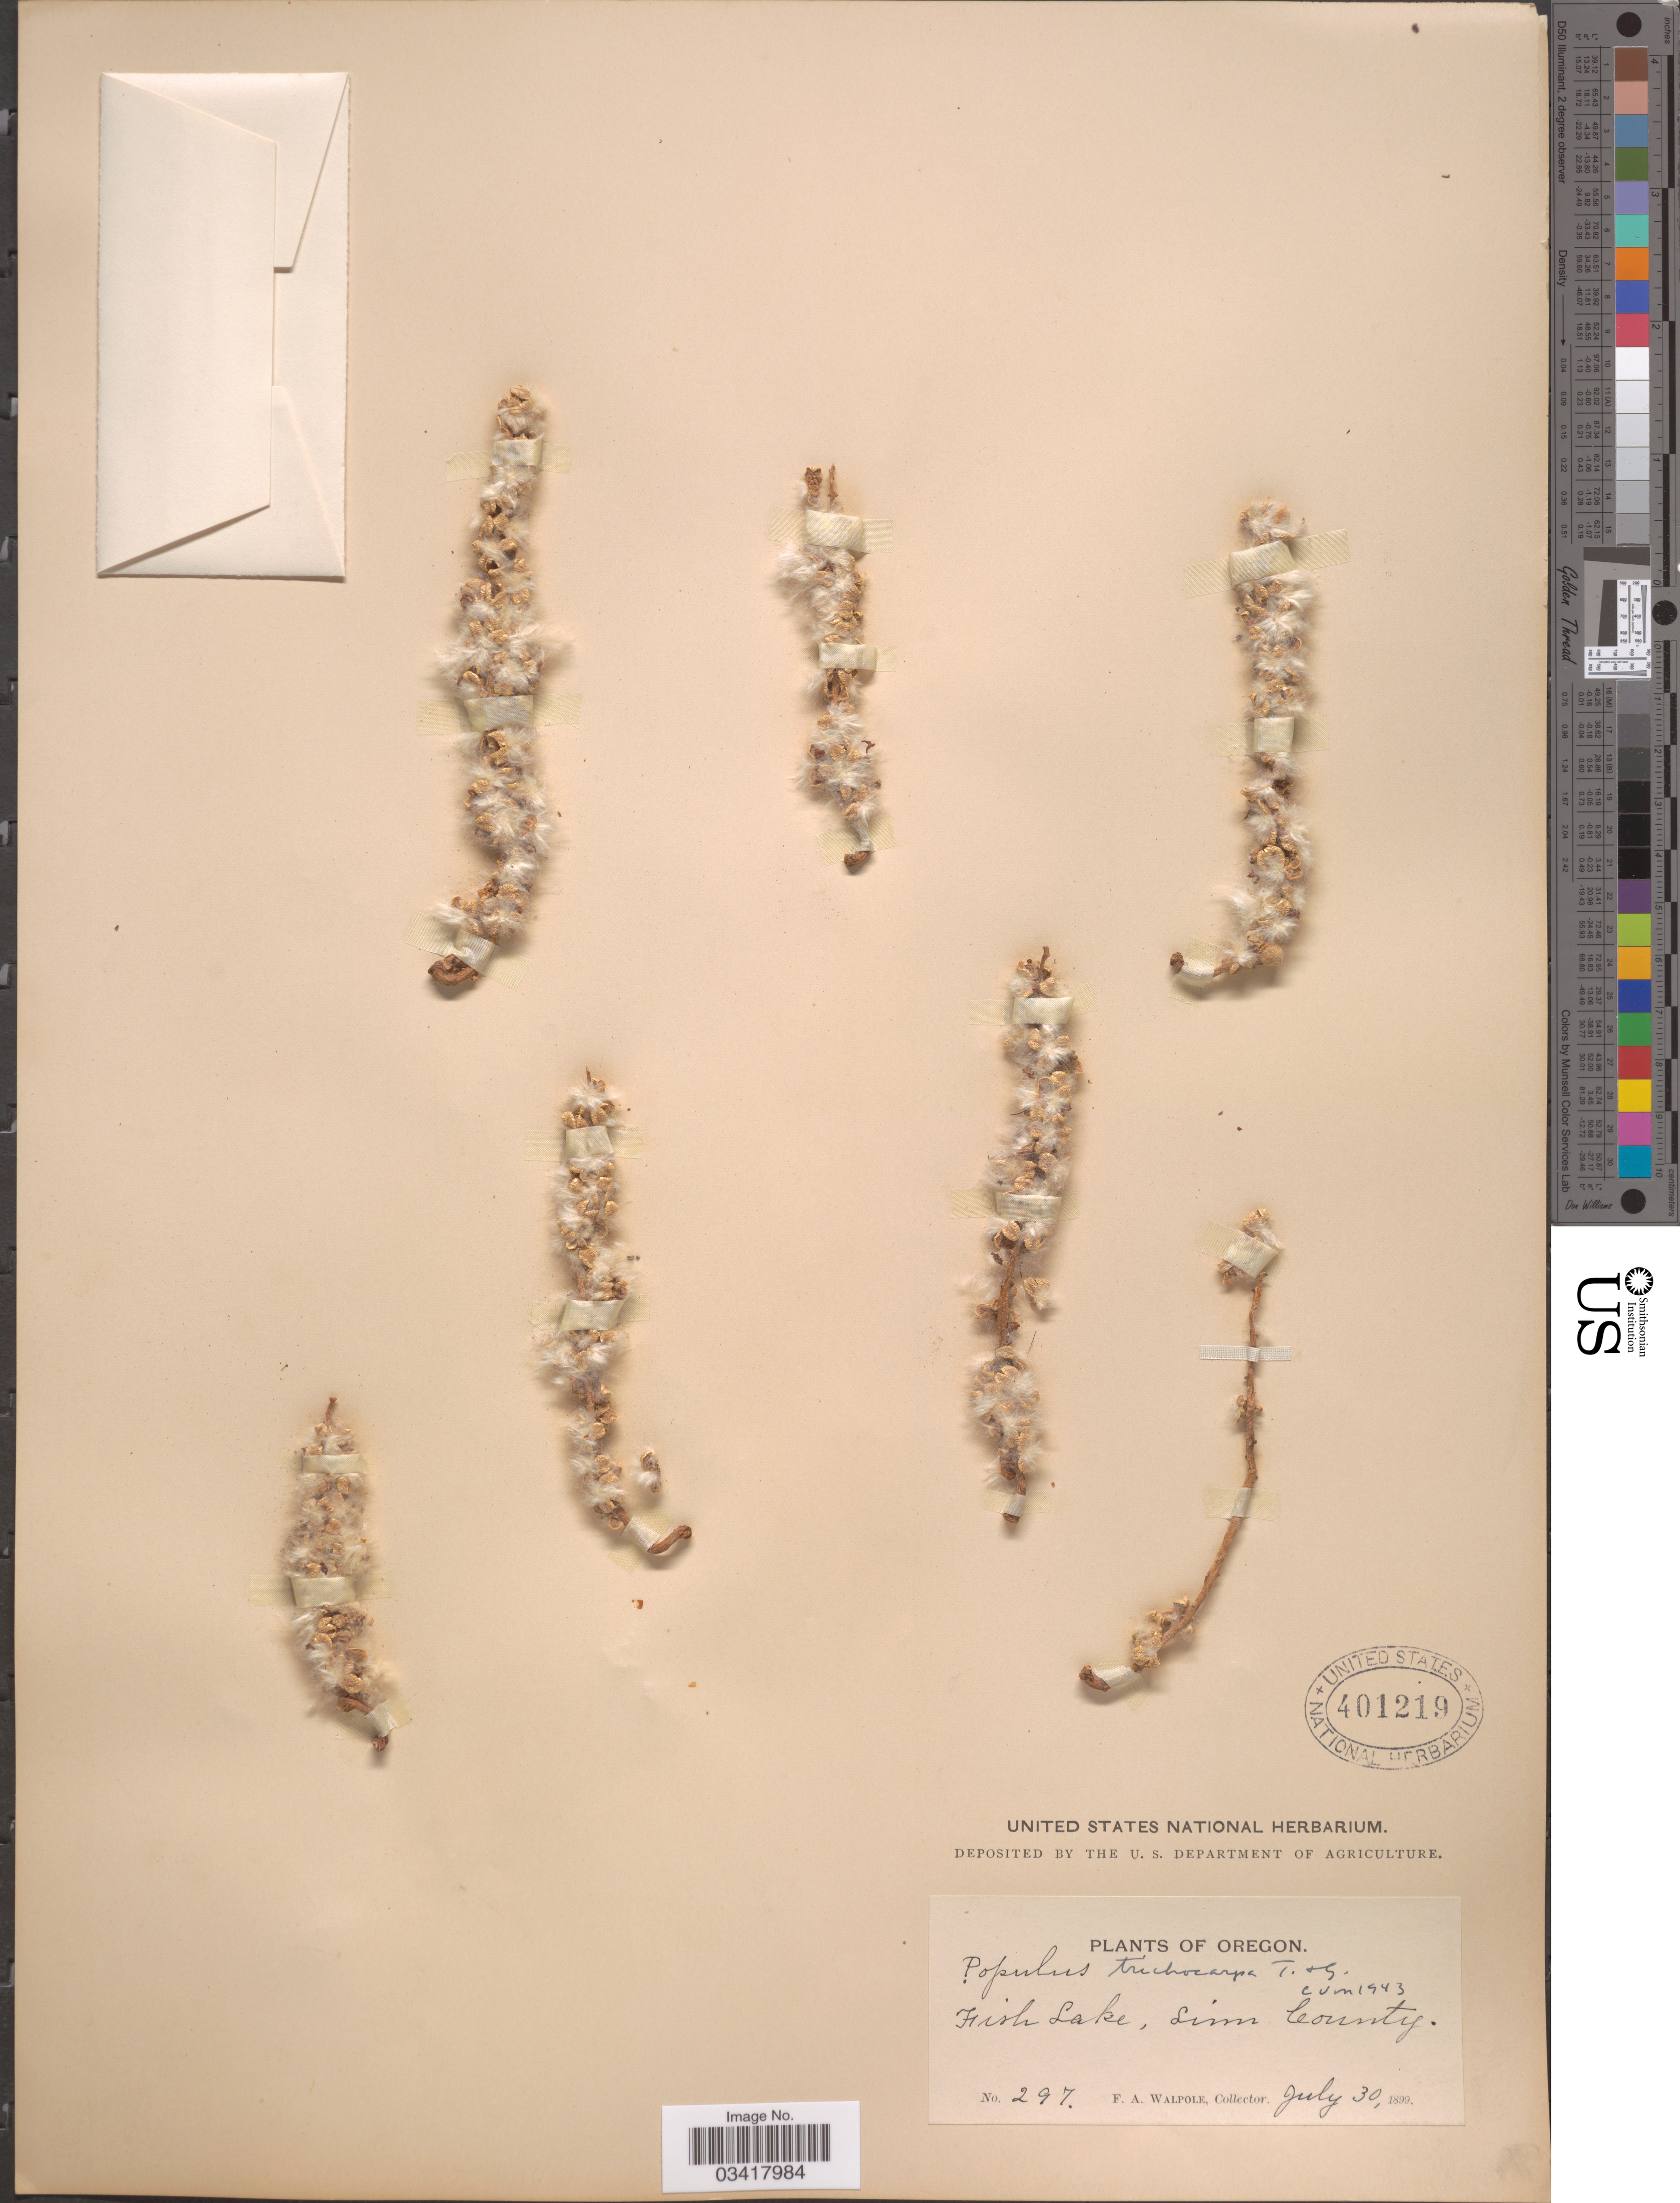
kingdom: Plantae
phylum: Tracheophyta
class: Magnoliopsida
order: Malpighiales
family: Salicaceae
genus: Populus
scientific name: Populus trichocarpa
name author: Torr. & A. Gray ex W. Hook.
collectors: F. Walpole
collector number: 297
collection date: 1899-07-30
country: United States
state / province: Oregon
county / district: Linn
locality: Fish Lake, Linn County.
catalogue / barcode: US 401219